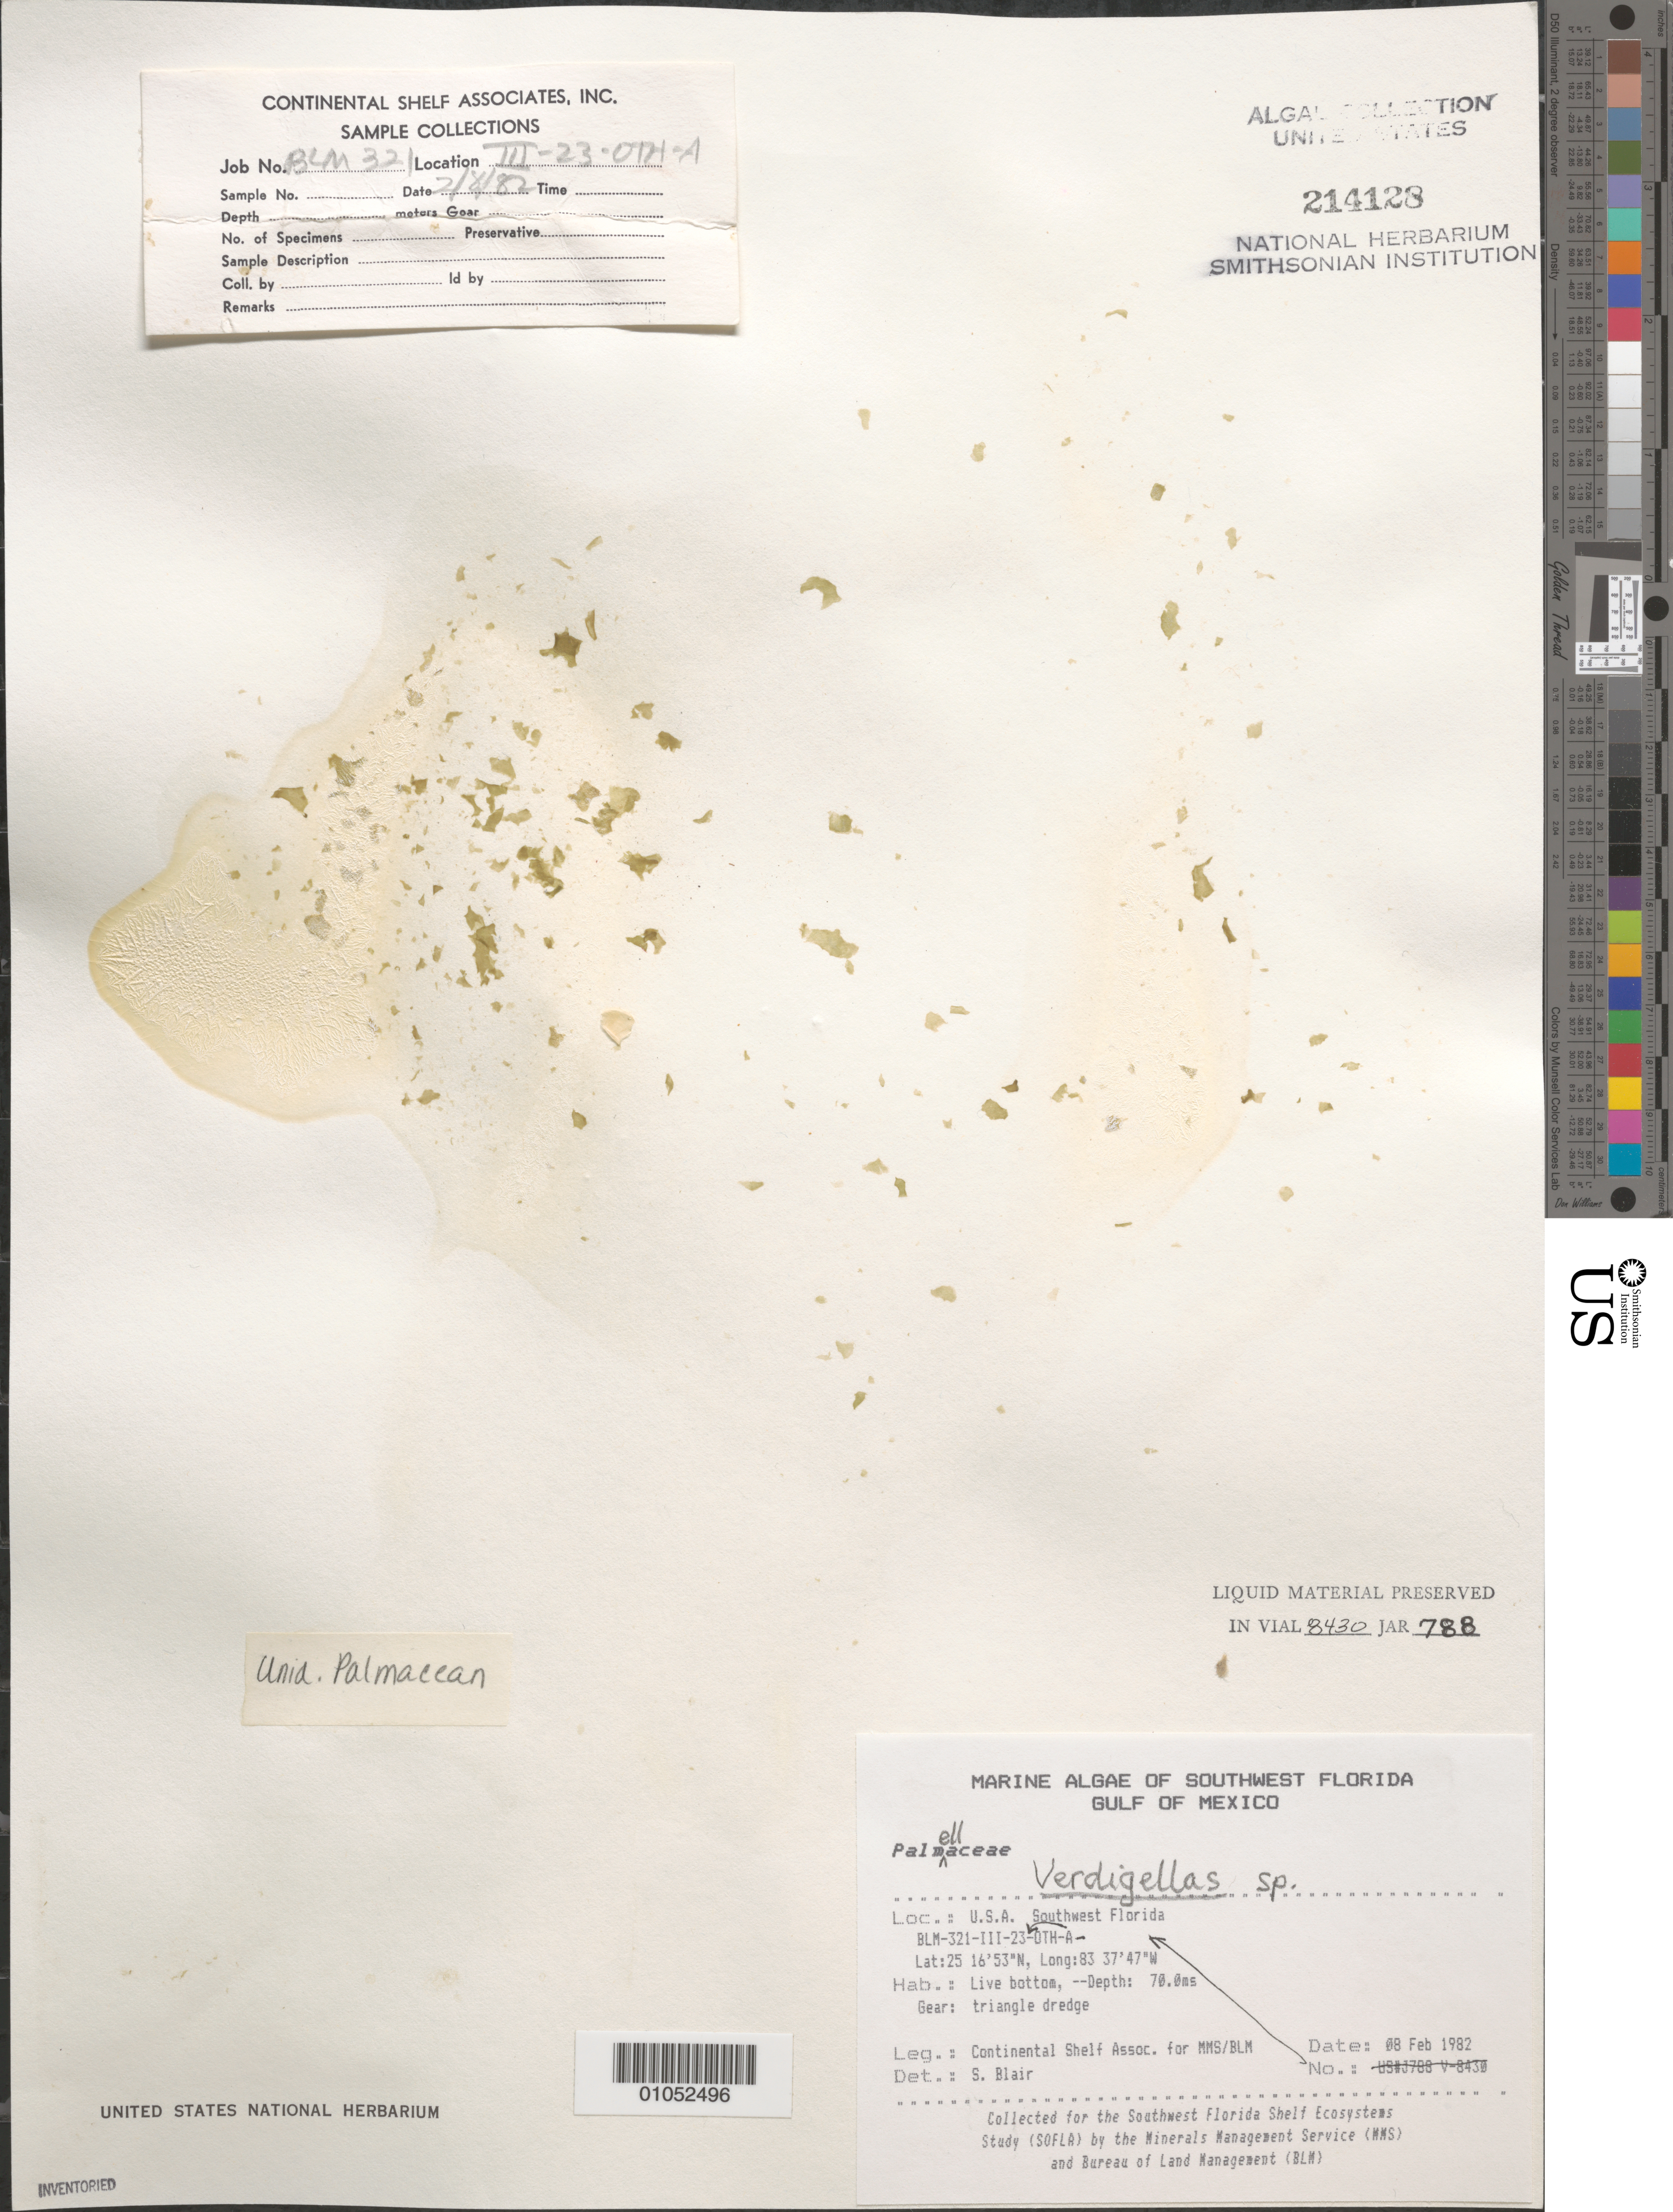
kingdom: Plantae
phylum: Chlorophyta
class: Prasinophyceae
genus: Verdigellas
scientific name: Verdigellas sp.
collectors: Continental Shelf Associates for the MMS/BLM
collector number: BLM-321-III-23-A-OTH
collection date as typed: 08 Feb 1982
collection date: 1982-02-08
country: United States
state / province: Florida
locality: Gulf of Mexico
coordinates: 25 16'53"N, 83 37'47"W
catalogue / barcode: US 214128